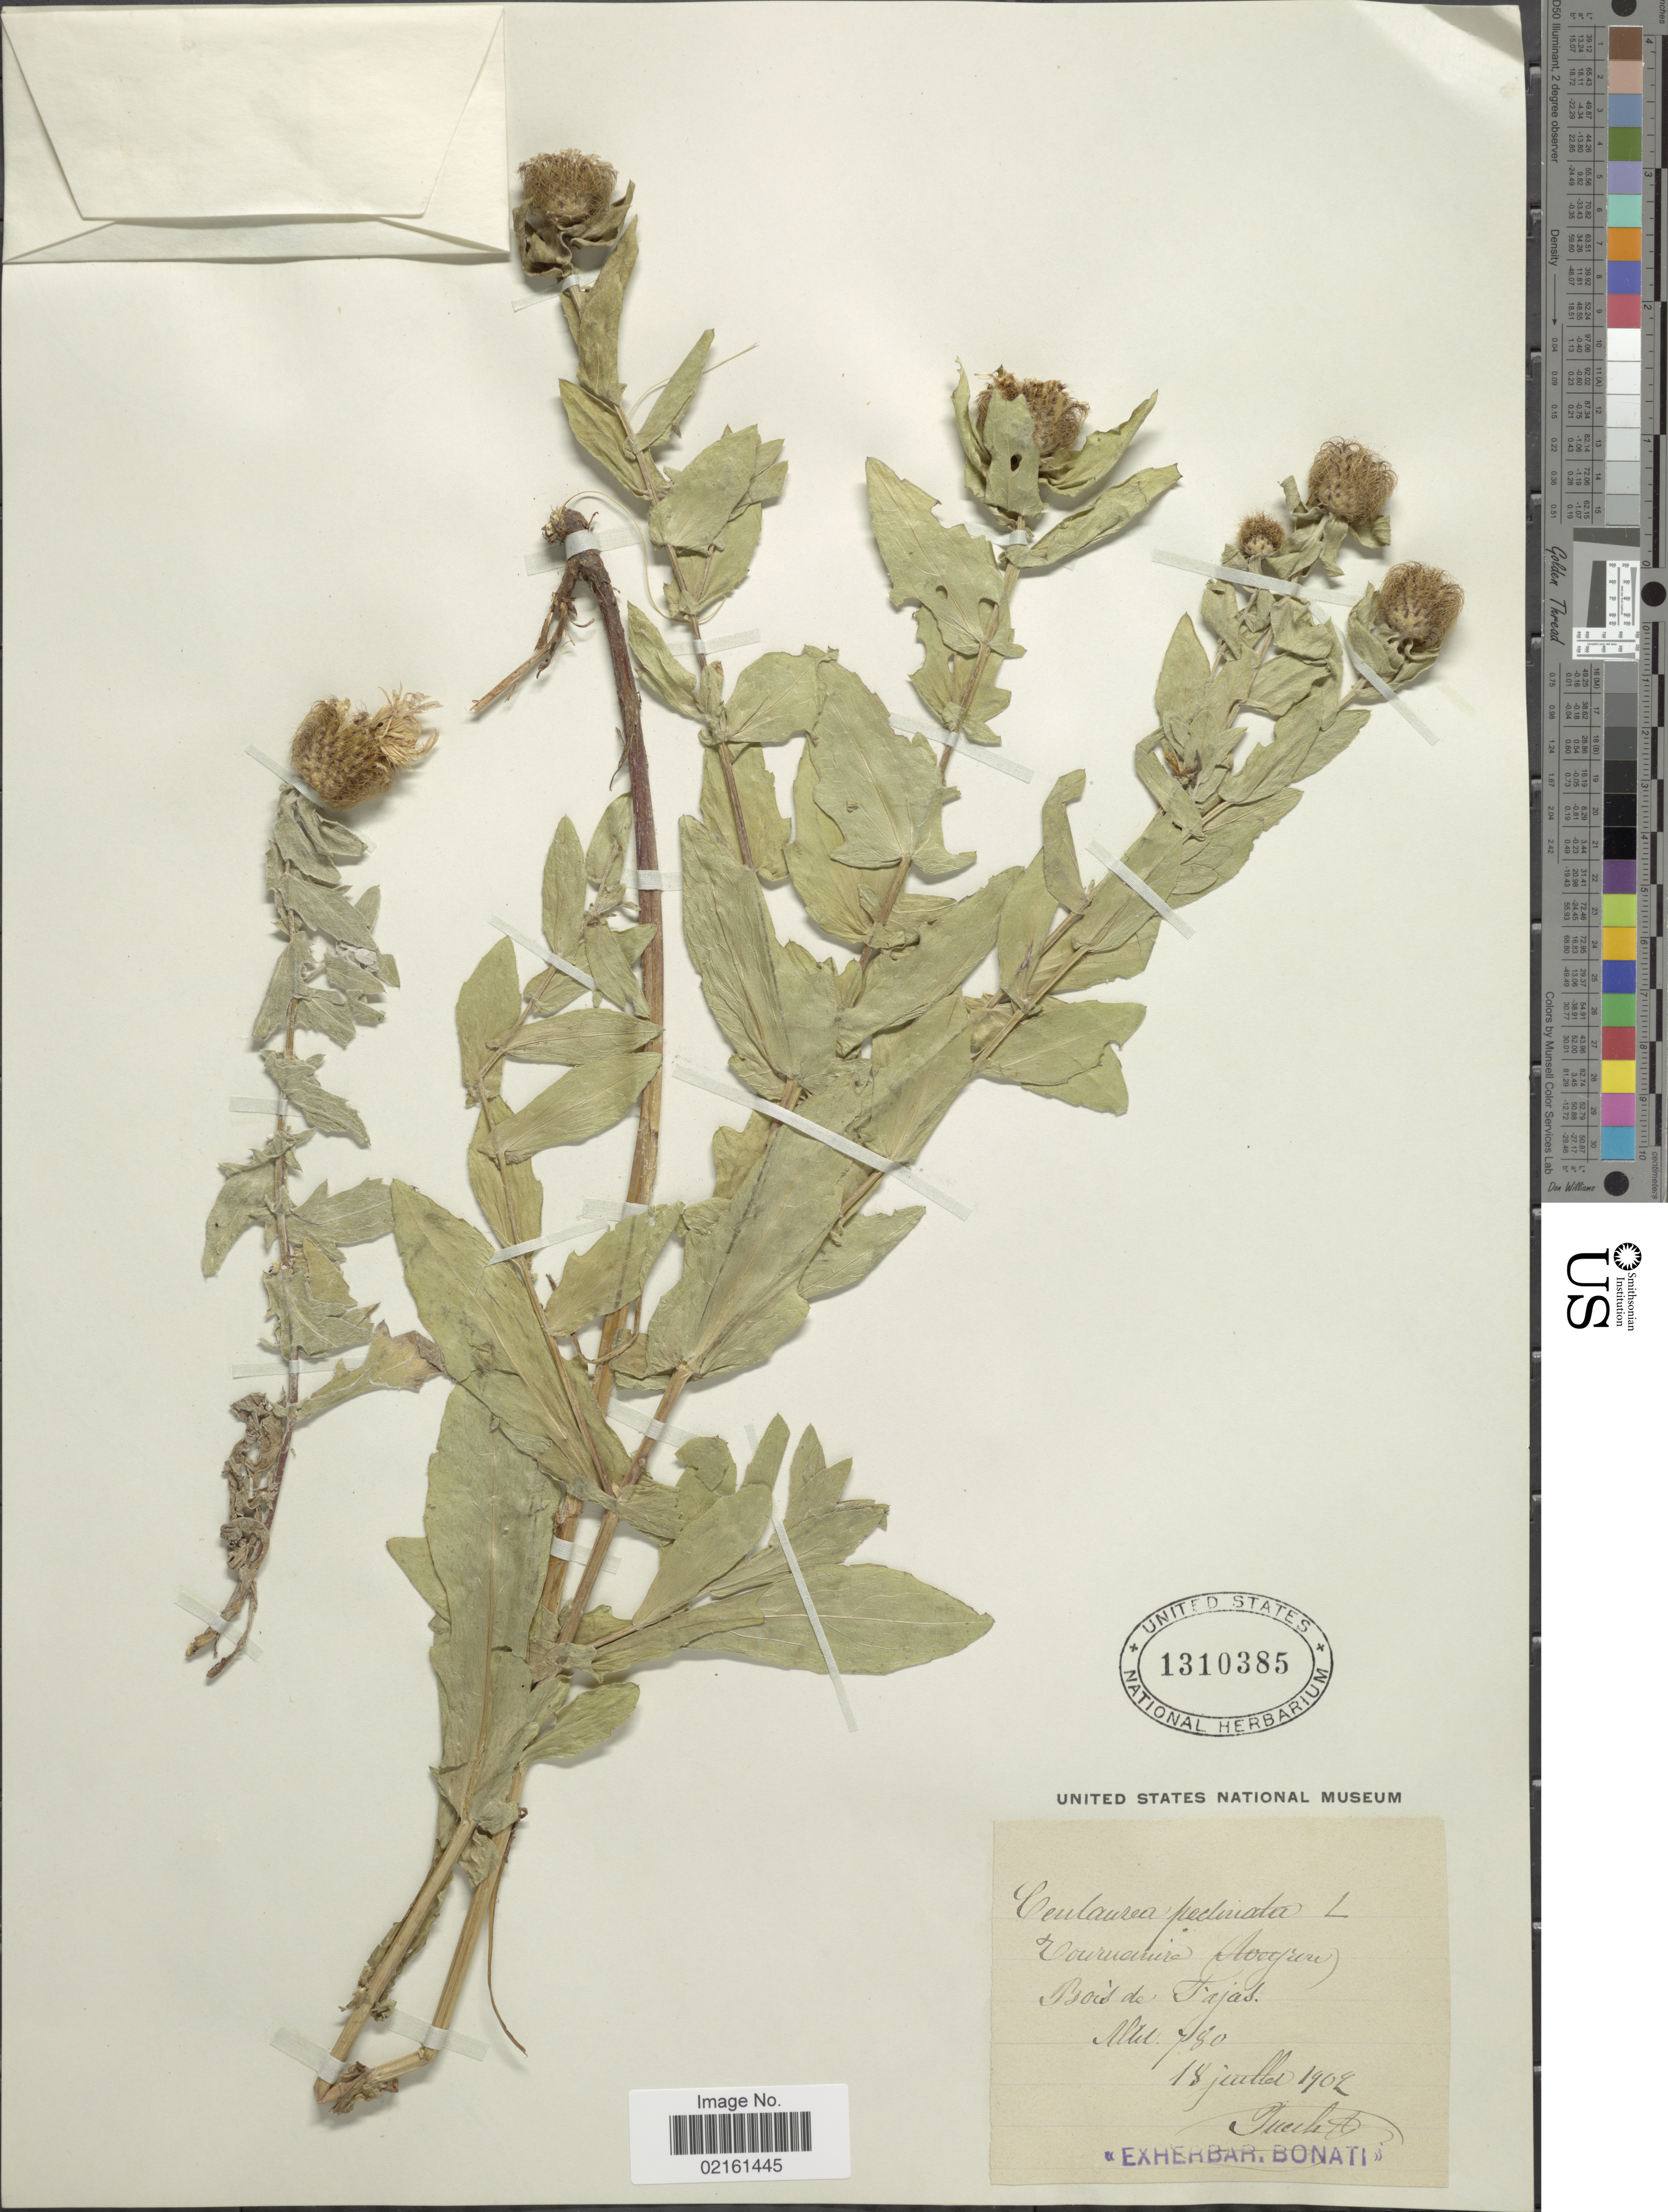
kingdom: Plantae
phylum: Tracheophyta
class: Magnoliopsida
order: Asterales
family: Asteraceae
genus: Centaurea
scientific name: Centaurea pectinata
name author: L.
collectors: Puech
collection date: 1904-07-18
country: France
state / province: Occitanie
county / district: Aveyron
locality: Bois de Tajas. Tournamure, Aveyron [interpreted]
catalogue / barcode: US 1310385